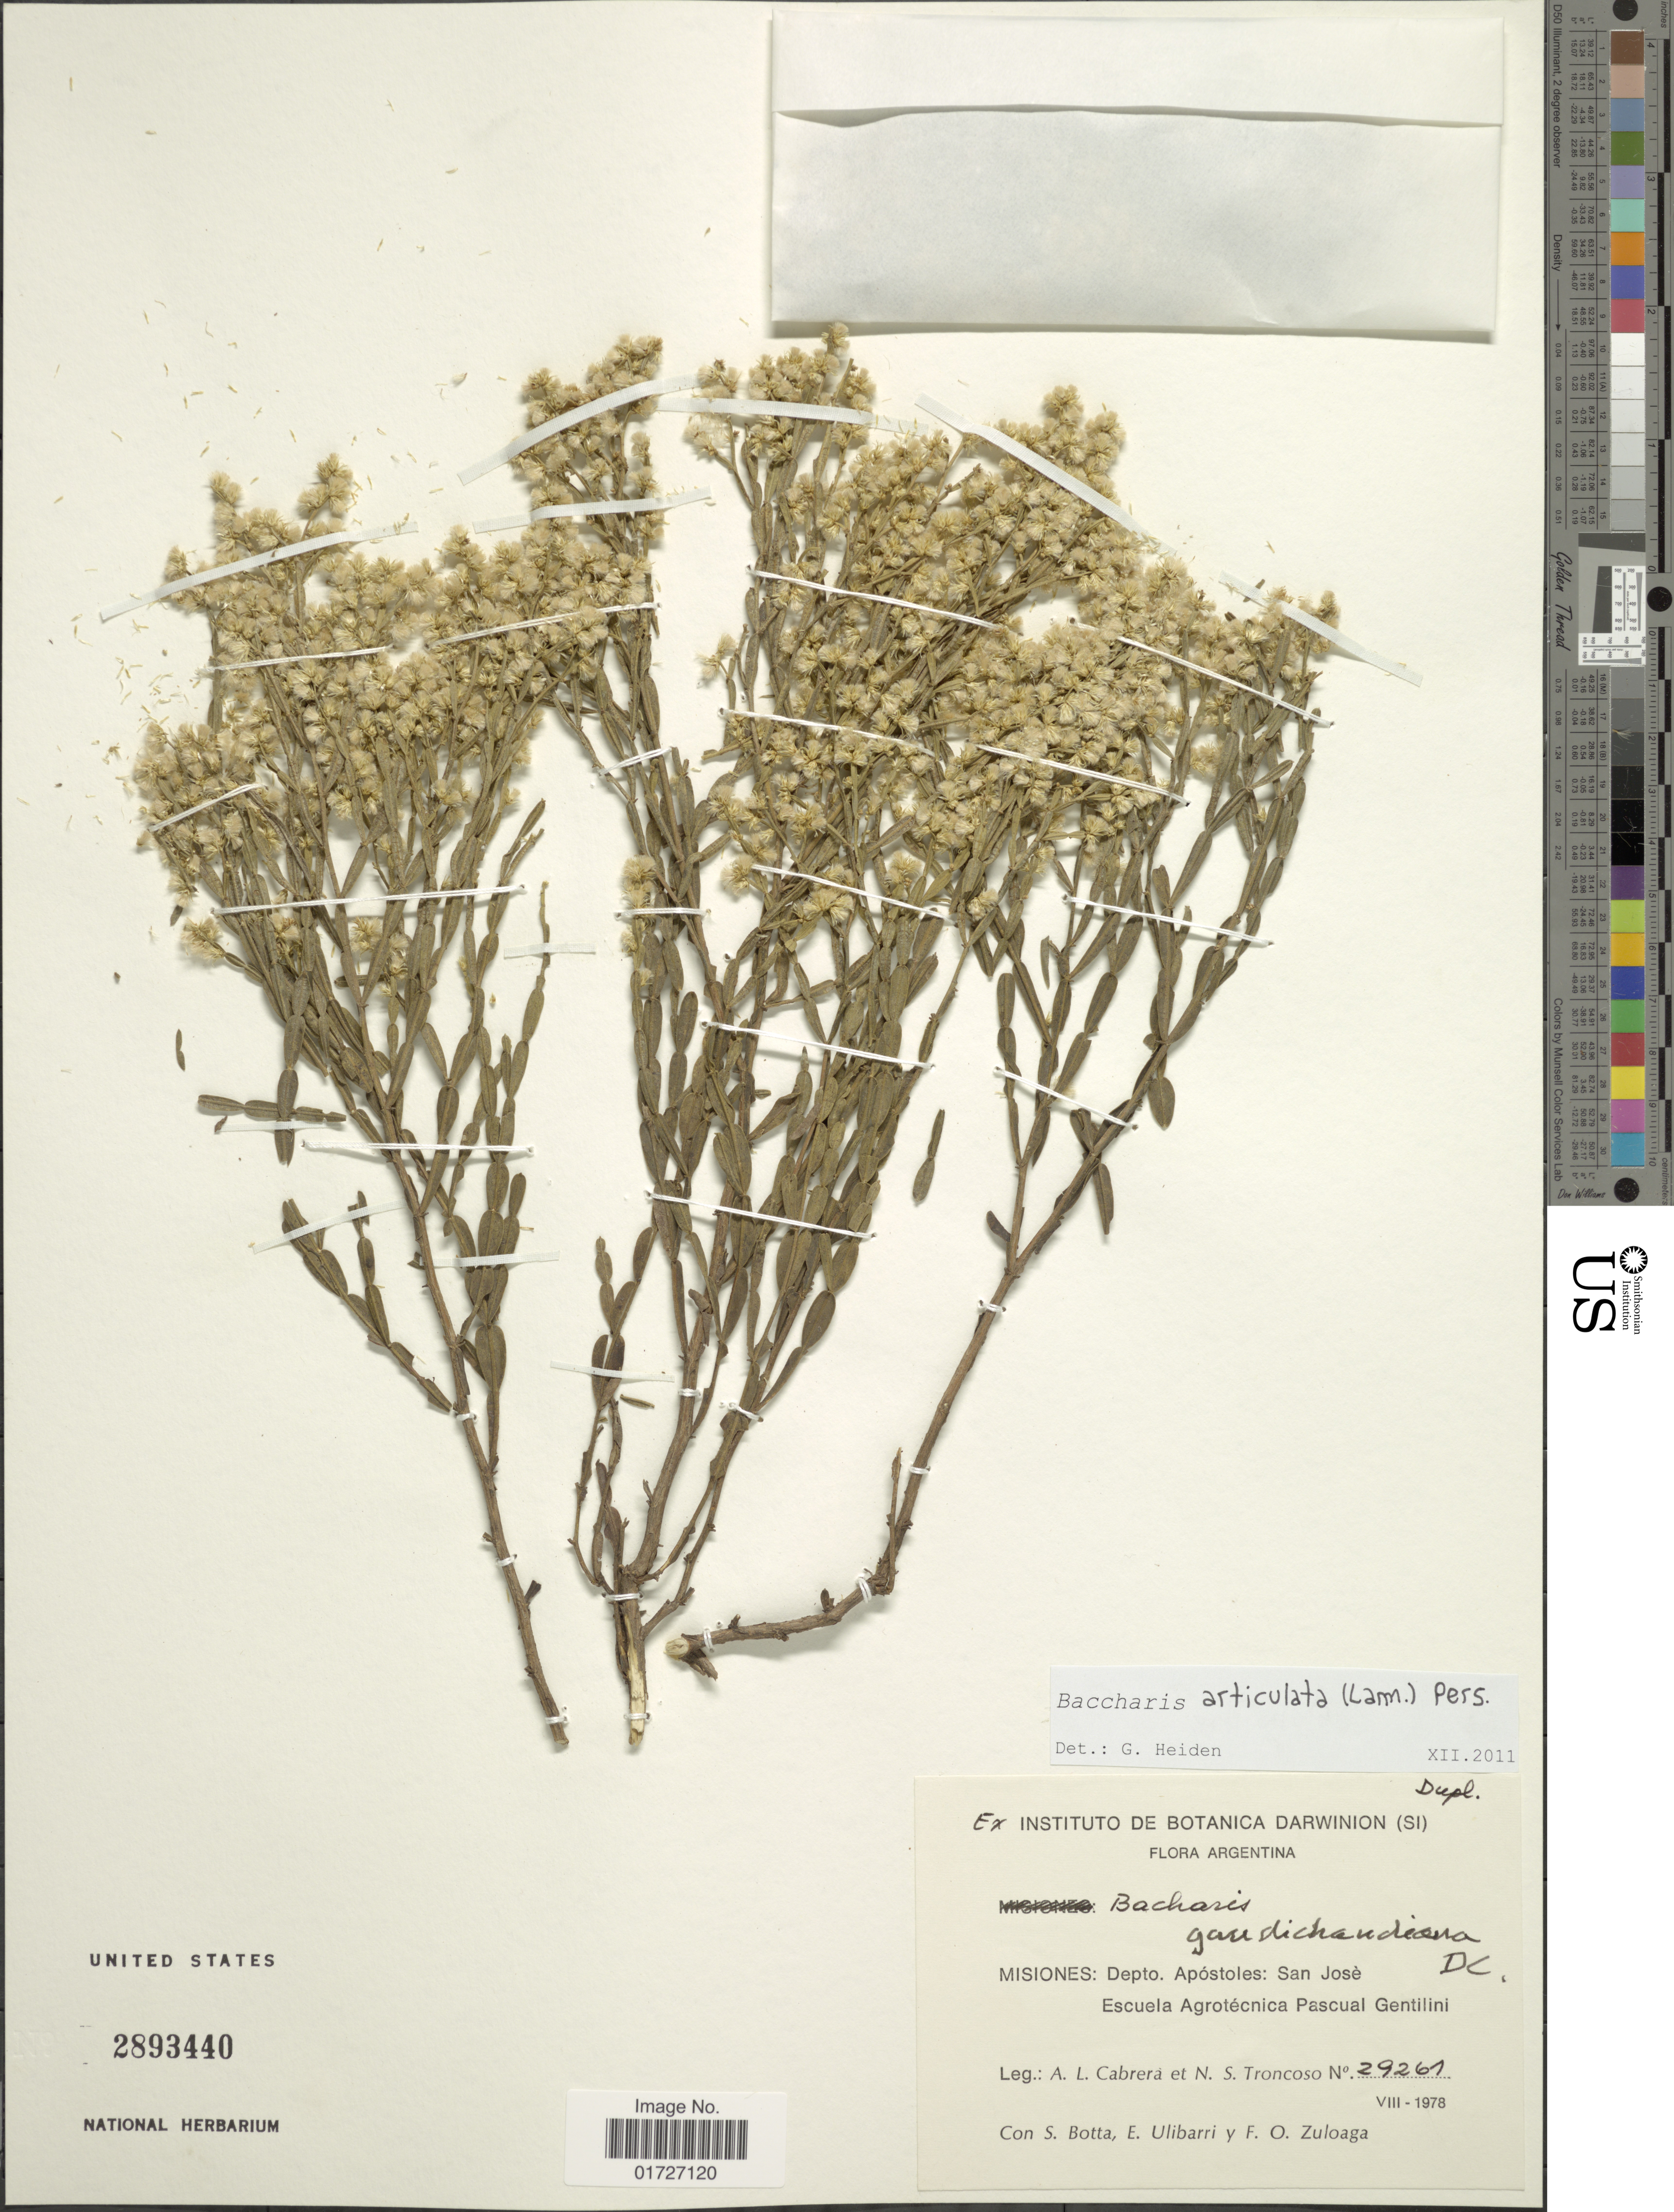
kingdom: Plantae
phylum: Tracheophyta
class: Magnoliopsida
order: Asterales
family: Asteraceae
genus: Baccharis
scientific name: Baccharis articulata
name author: (Lam.) Pers.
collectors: A. L. Cabrera, N. Troncoso, S. Botta, E. Ulibarri & F. O. Zuloaga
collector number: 29261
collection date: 1978-08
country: Argentina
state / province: Misiones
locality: Depto. Apostoles, San Jose Escuela Agrotecnica Pascual Gentilini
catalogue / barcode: US 2893440